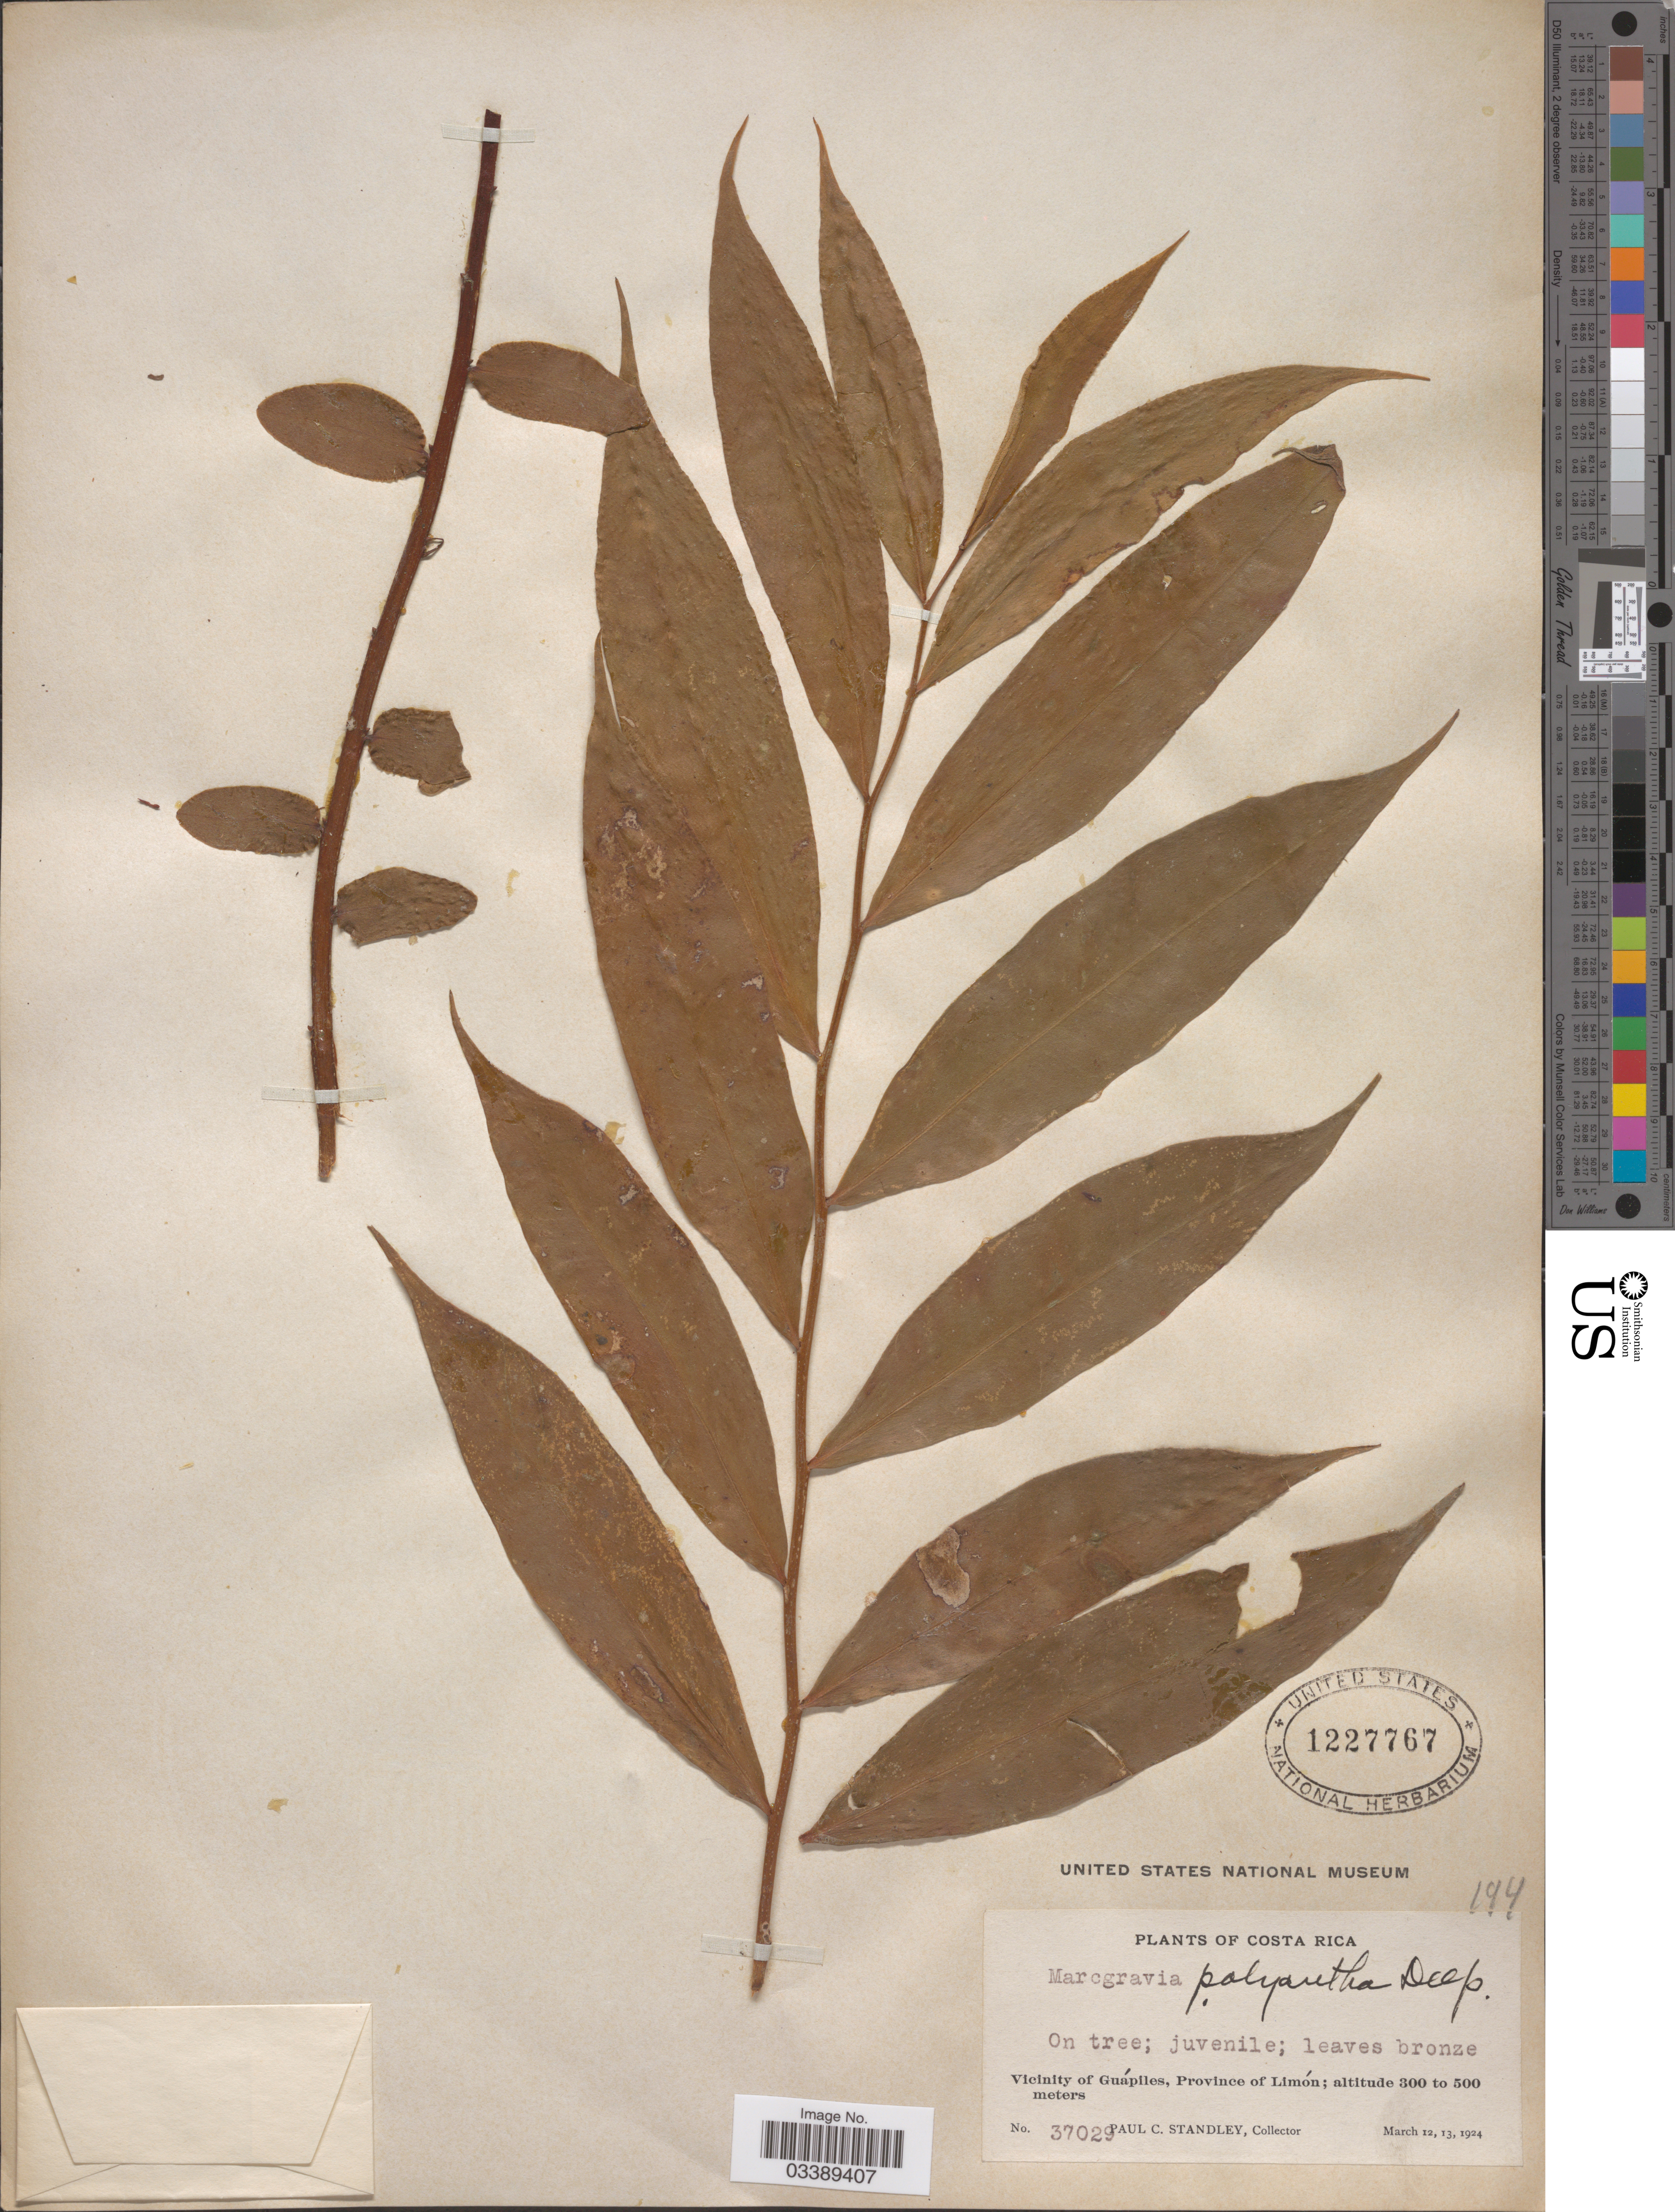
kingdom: Plantae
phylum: Tracheophyta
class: Magnoliopsida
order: Ericales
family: Marcgraviaceae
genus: Marcgravia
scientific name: Marcgravia polyantha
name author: Delponte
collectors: P. C. Standley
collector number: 37029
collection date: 1924-03-12/1924-03-13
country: Costa Rica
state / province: Limón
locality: Vicinity of Guápiles.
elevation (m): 300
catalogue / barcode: US 1227767